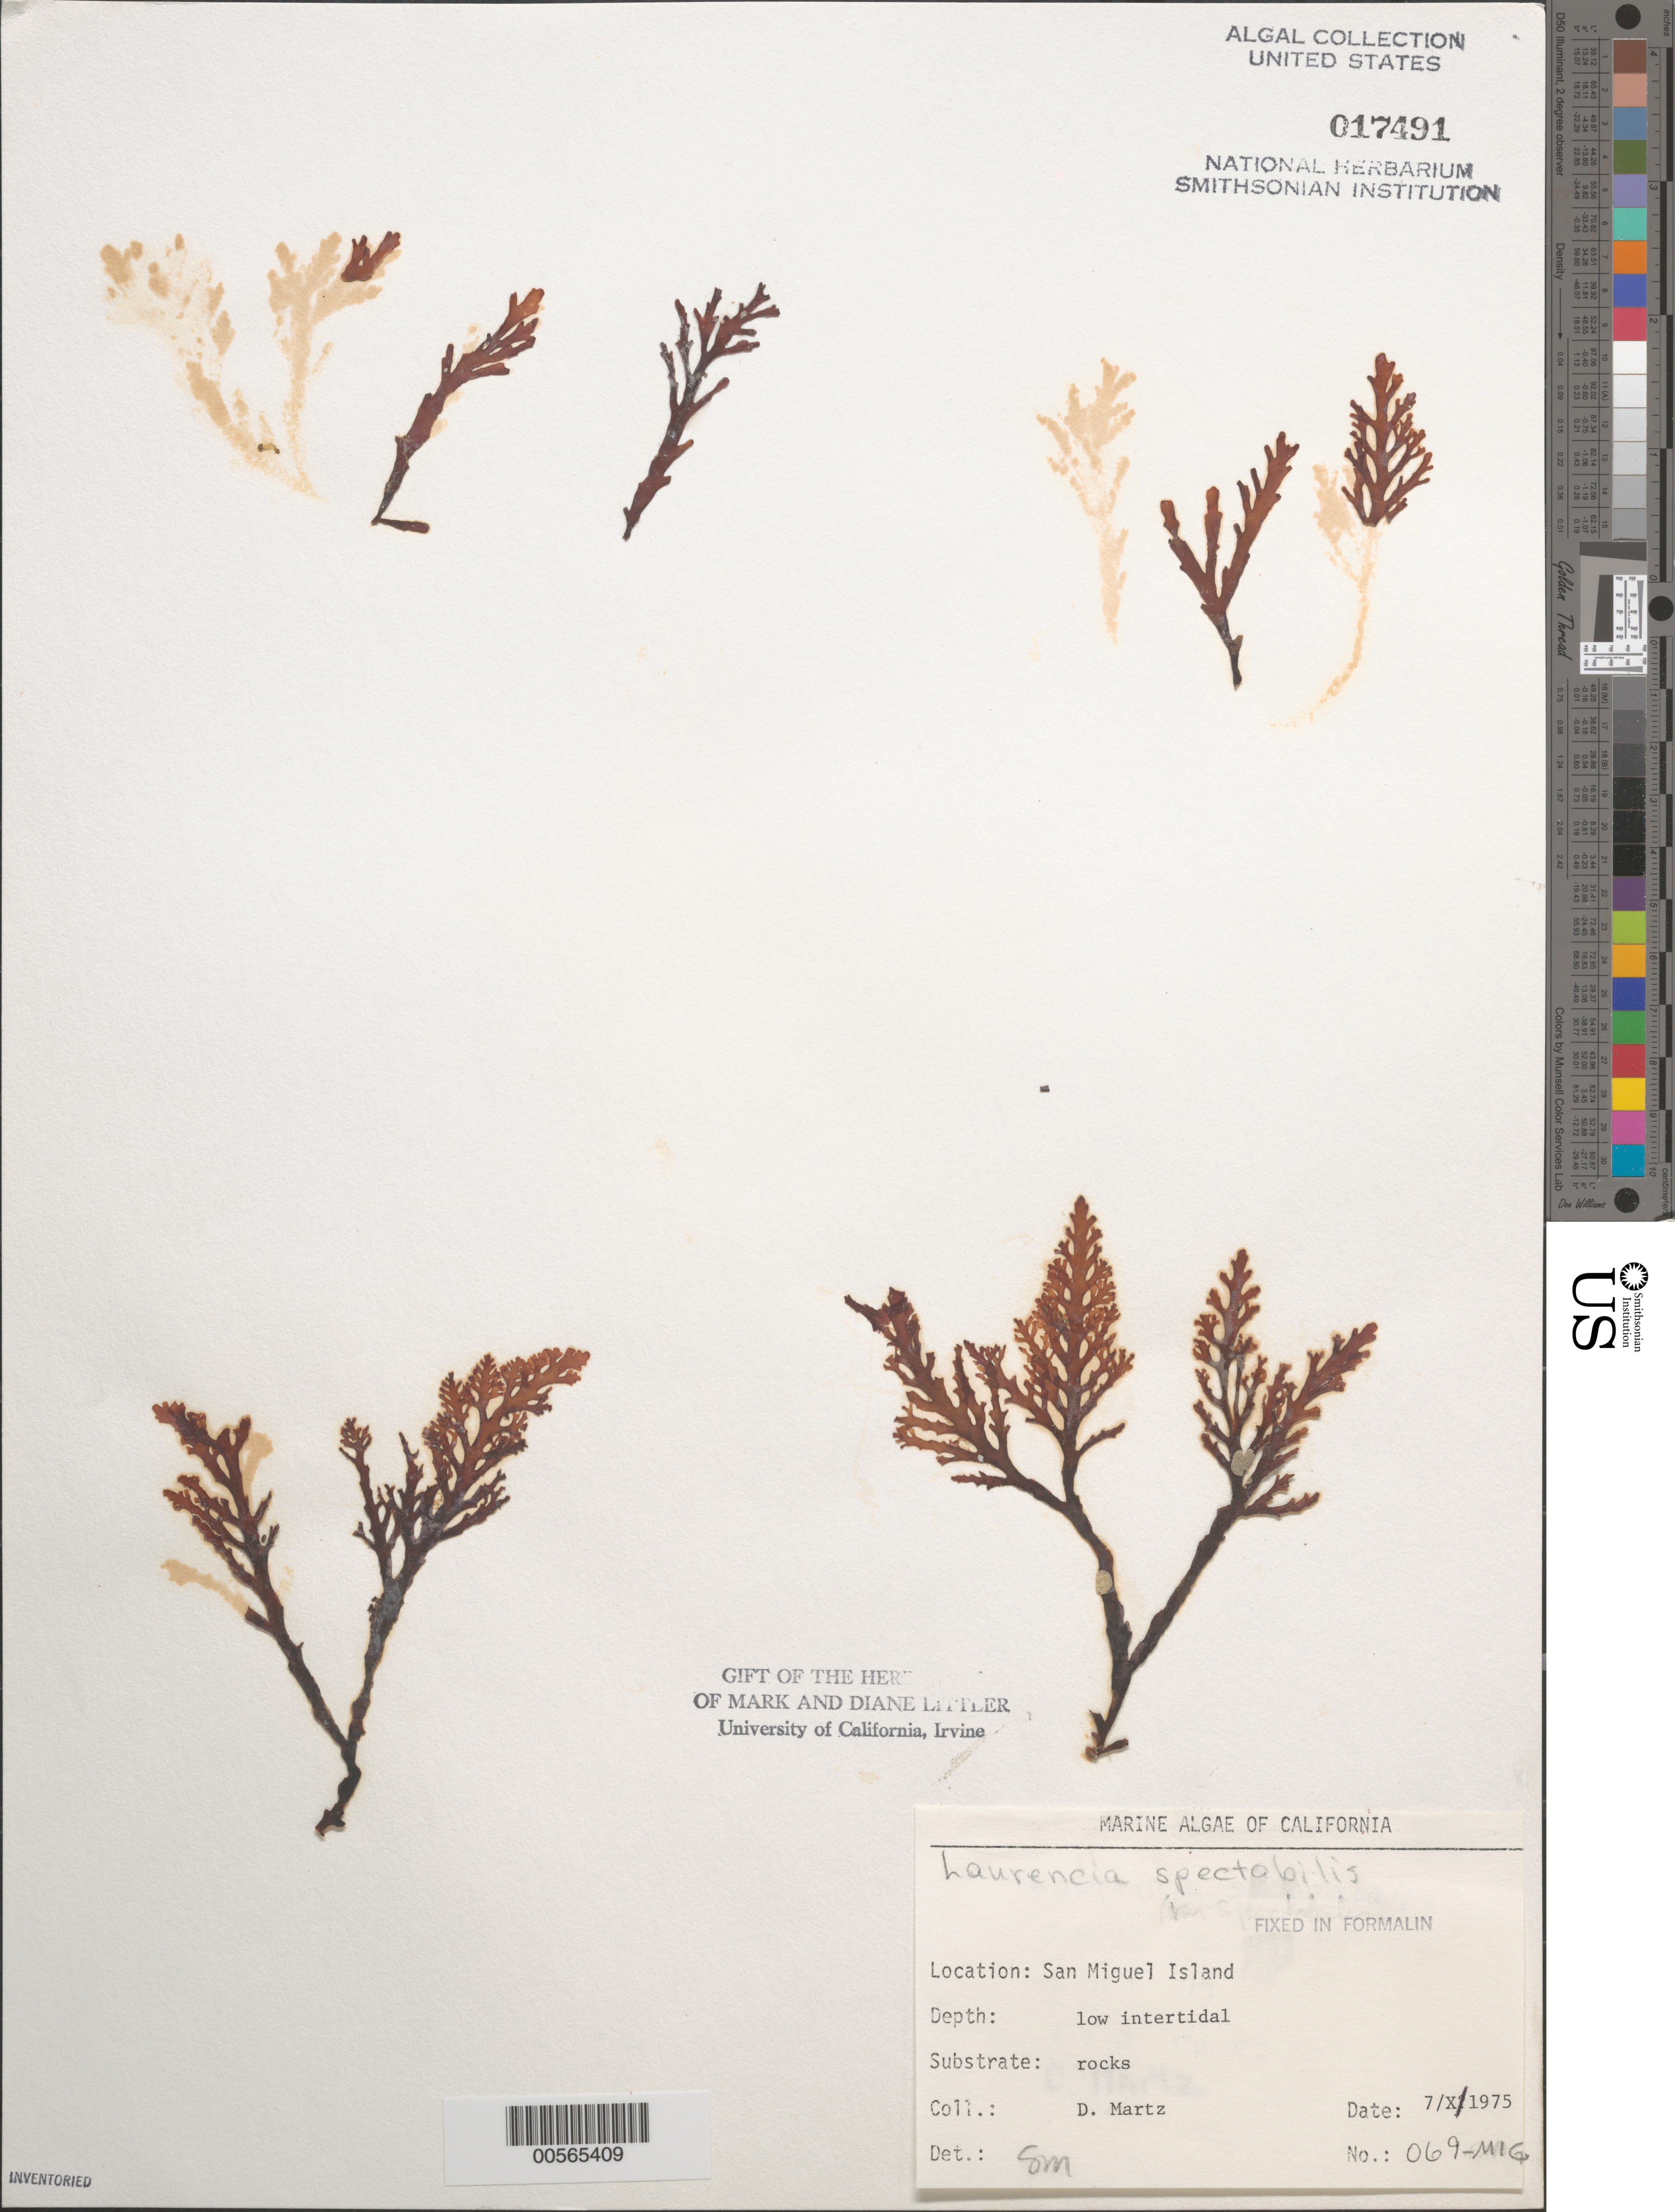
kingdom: Plantae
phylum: Rhodophyta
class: Florideophyceae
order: Ceramiales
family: Rhodomelaceae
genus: Osmundea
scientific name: Osmundea spectabilis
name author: (Postels & Rupr.) K.W. Nam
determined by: Algae name updating Project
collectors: D. Martz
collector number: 069-mig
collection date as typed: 07 Oct 1975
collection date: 1975-10-07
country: United States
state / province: California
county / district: Santa Barbara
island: San Miguel Island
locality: Cuyler Harbor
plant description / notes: BLM-SOCALBIGHT Rocky Intertidal Survey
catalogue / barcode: US 17491